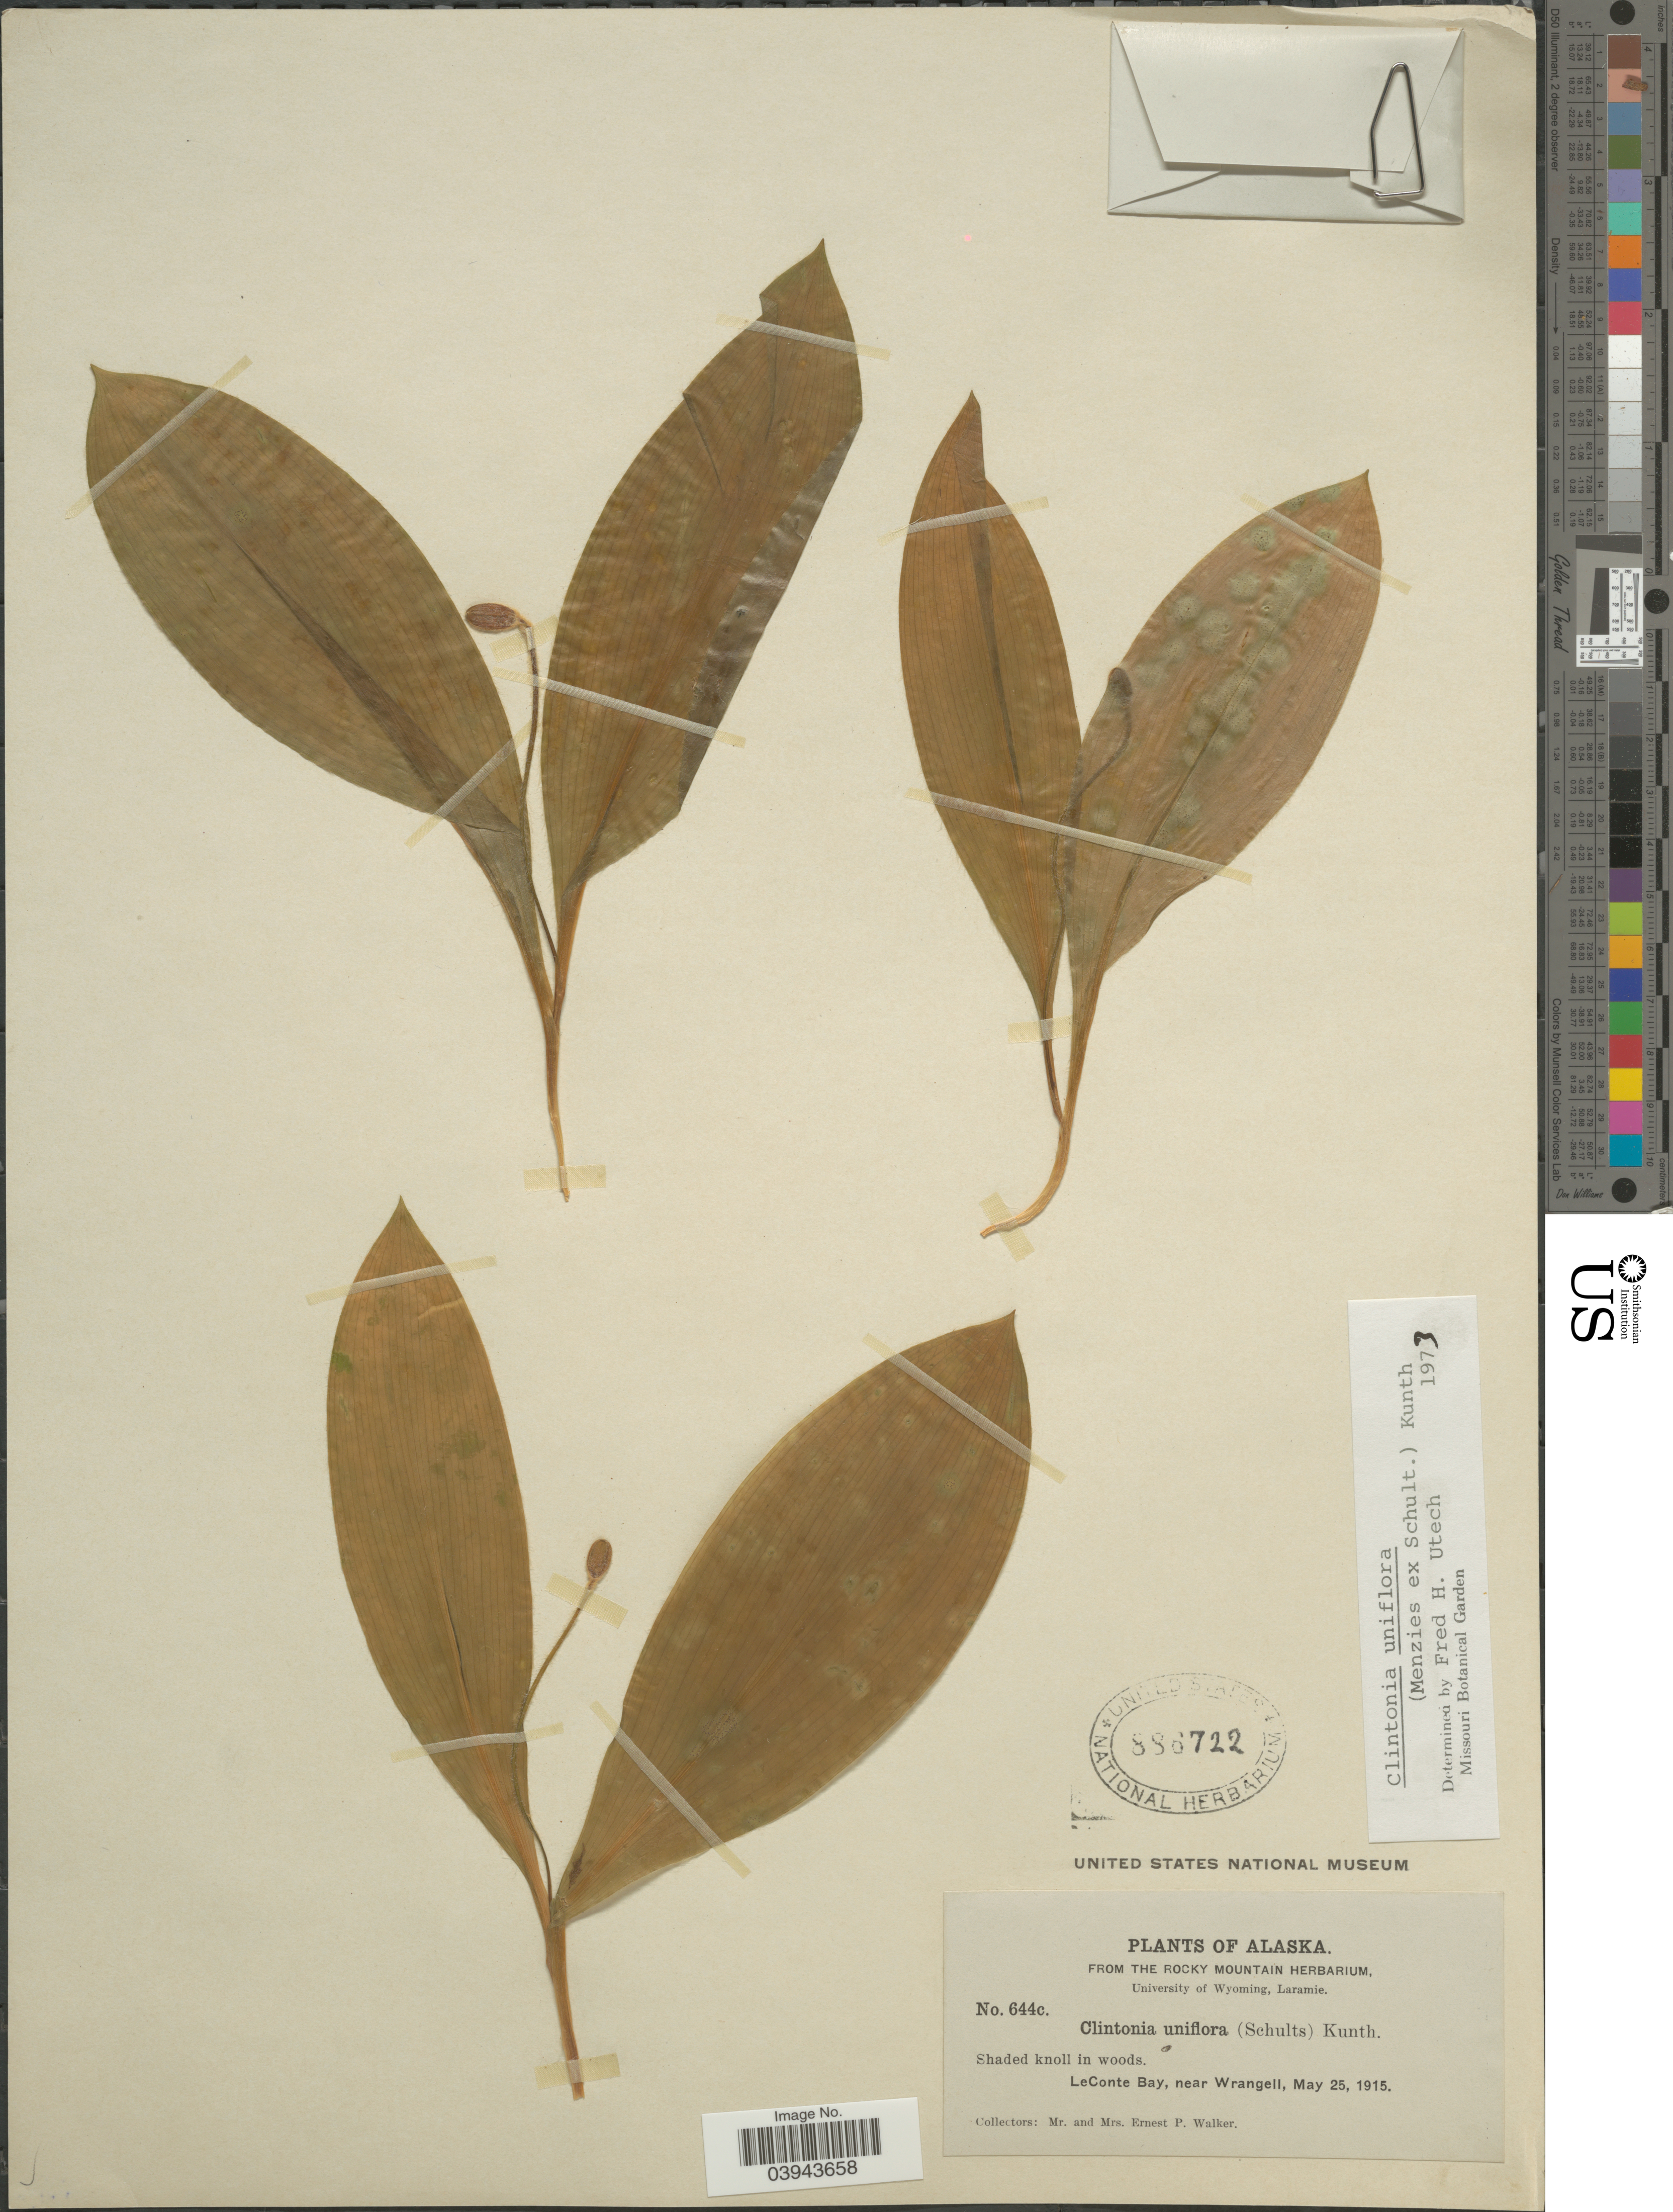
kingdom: Plantae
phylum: Tracheophyta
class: Liliopsida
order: Liliales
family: Liliaceae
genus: Clintonia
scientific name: Clintonia uniflora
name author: Kunth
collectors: E. P. Walker & E. Walker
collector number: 644c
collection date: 1915-05-25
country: United States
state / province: Alaska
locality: LeConte Bay, near Wrangell.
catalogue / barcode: US 886722